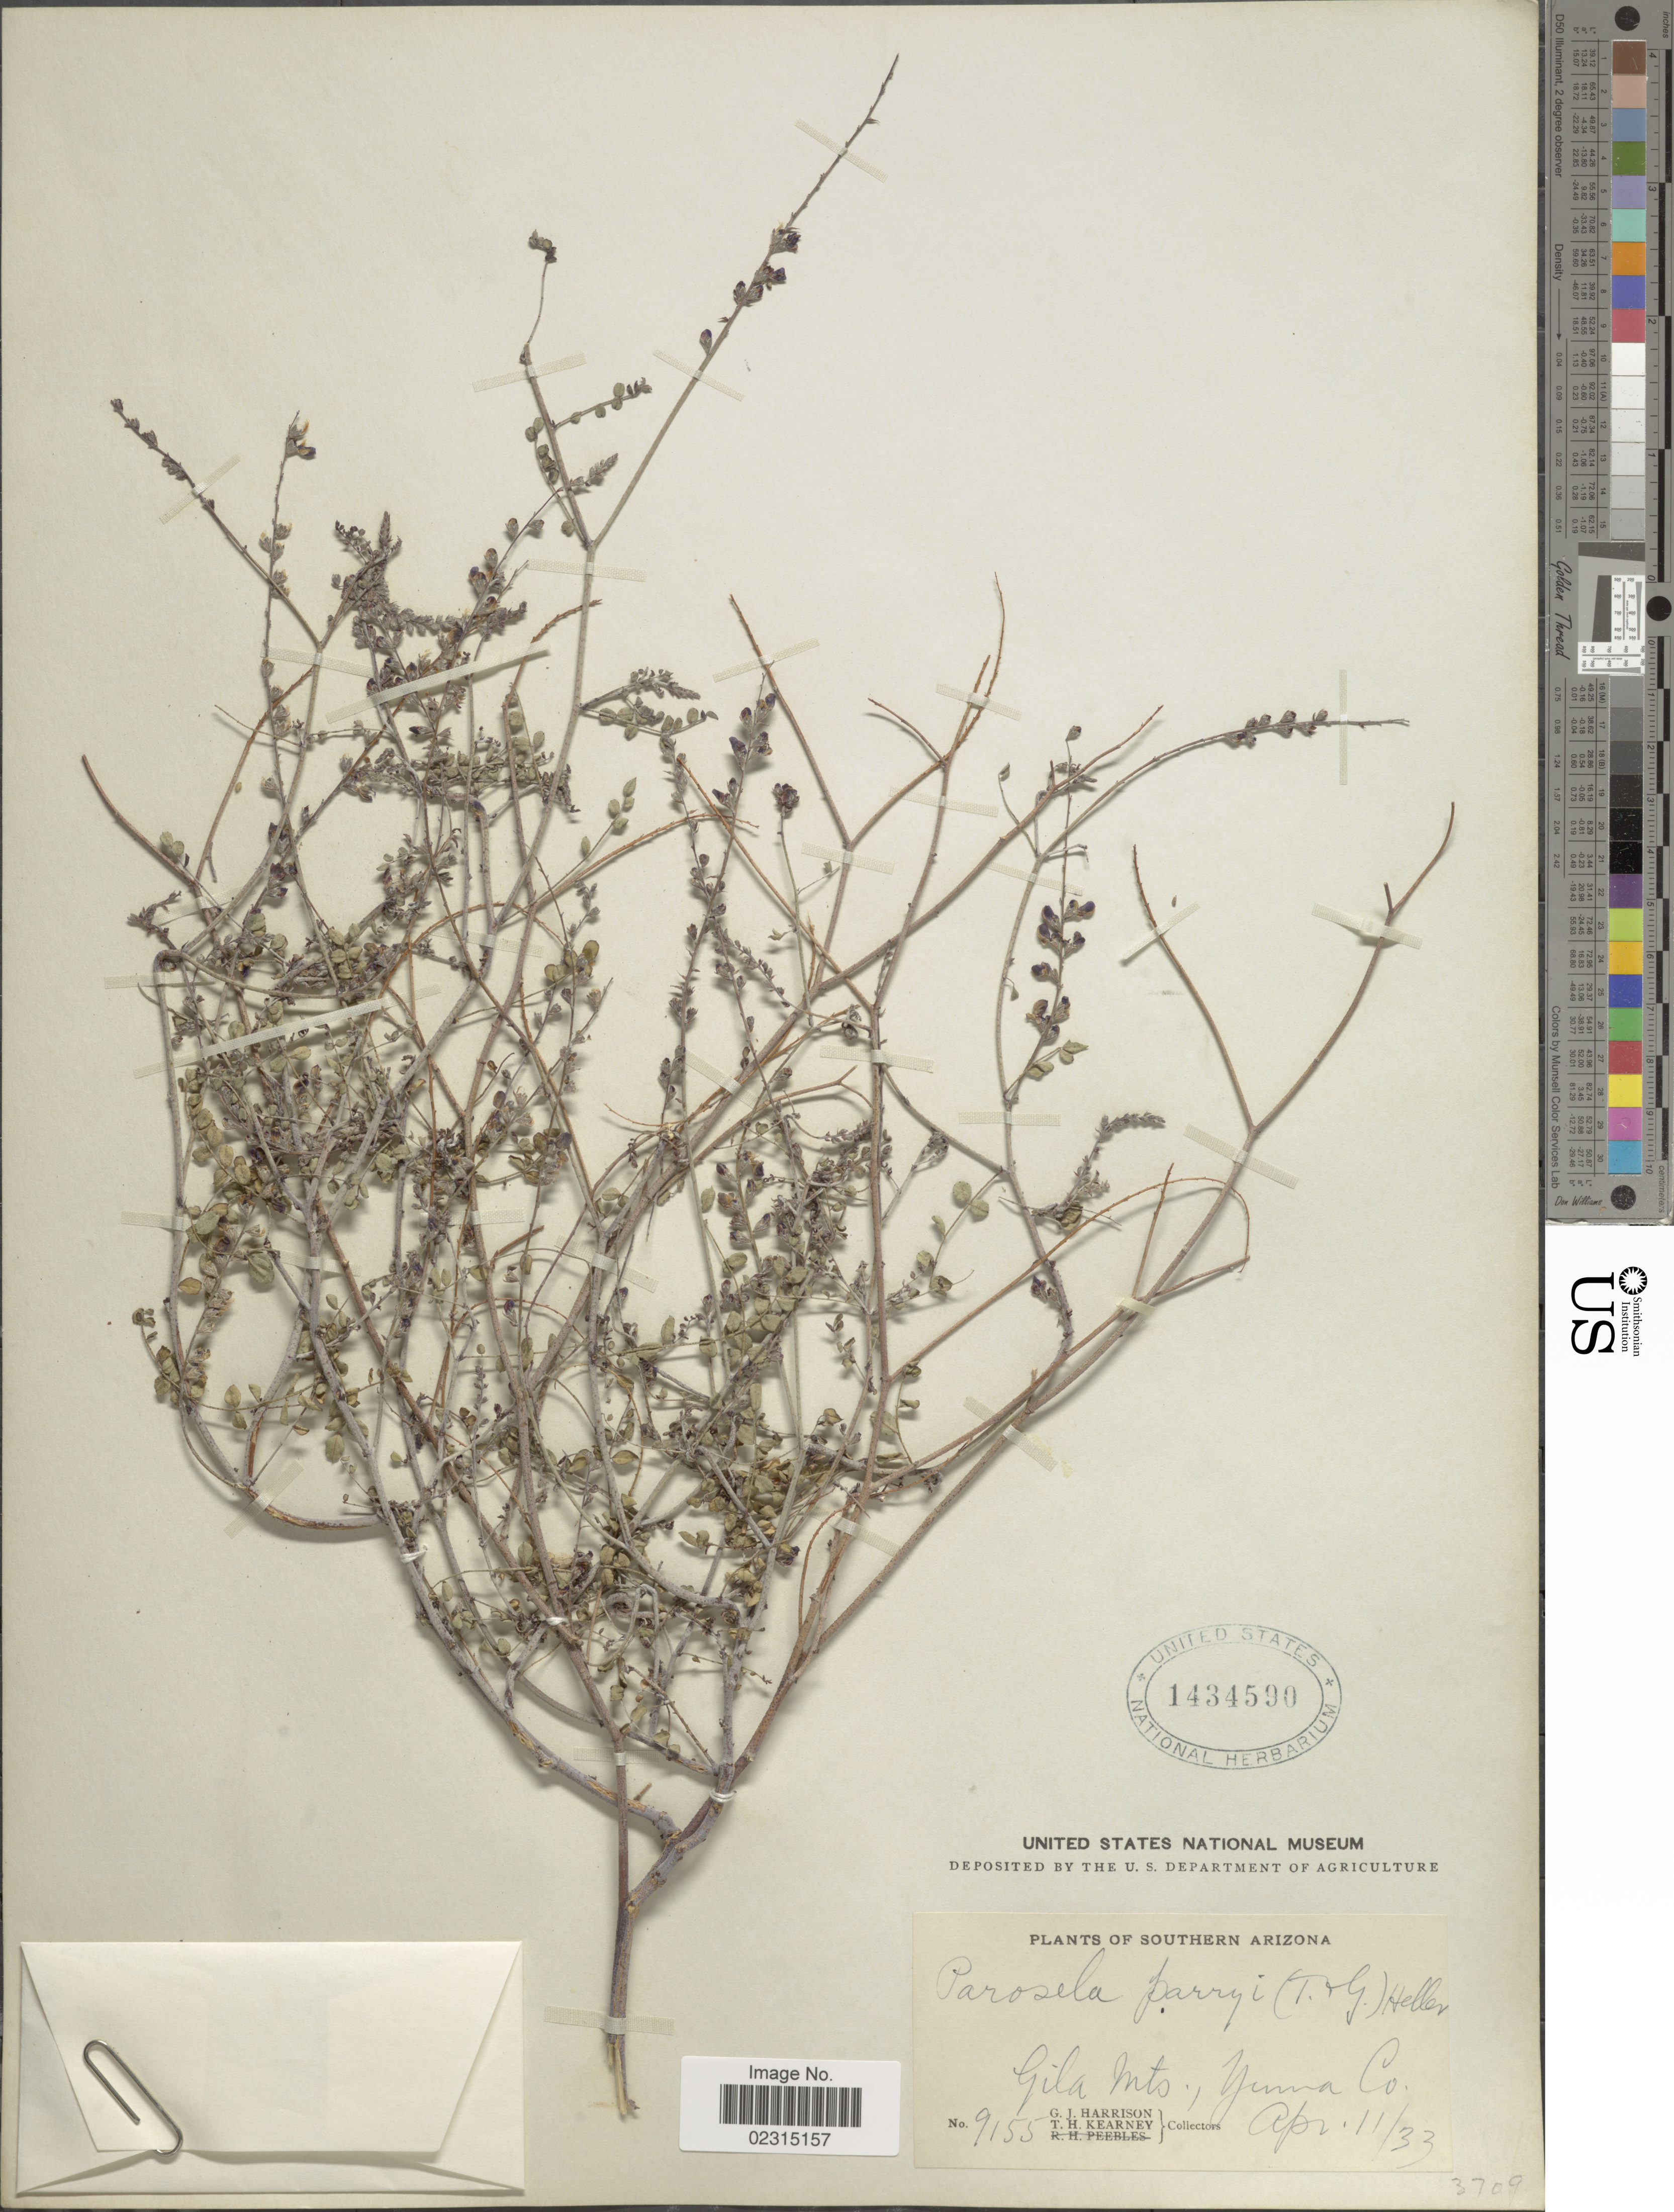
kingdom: Plantae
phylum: Tracheophyta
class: Magnoliopsida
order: Fabales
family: Fabaceae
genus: Marina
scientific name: Marina parryi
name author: (Torr. & A. Gray) Barneby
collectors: G. J. Harrison & T. H. Kearney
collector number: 9155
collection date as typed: Transcribed d/m/y: 11/4/33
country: United States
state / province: Arizona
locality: Southern Arizona, Gila Mts., Yuma Co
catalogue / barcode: US 1434590